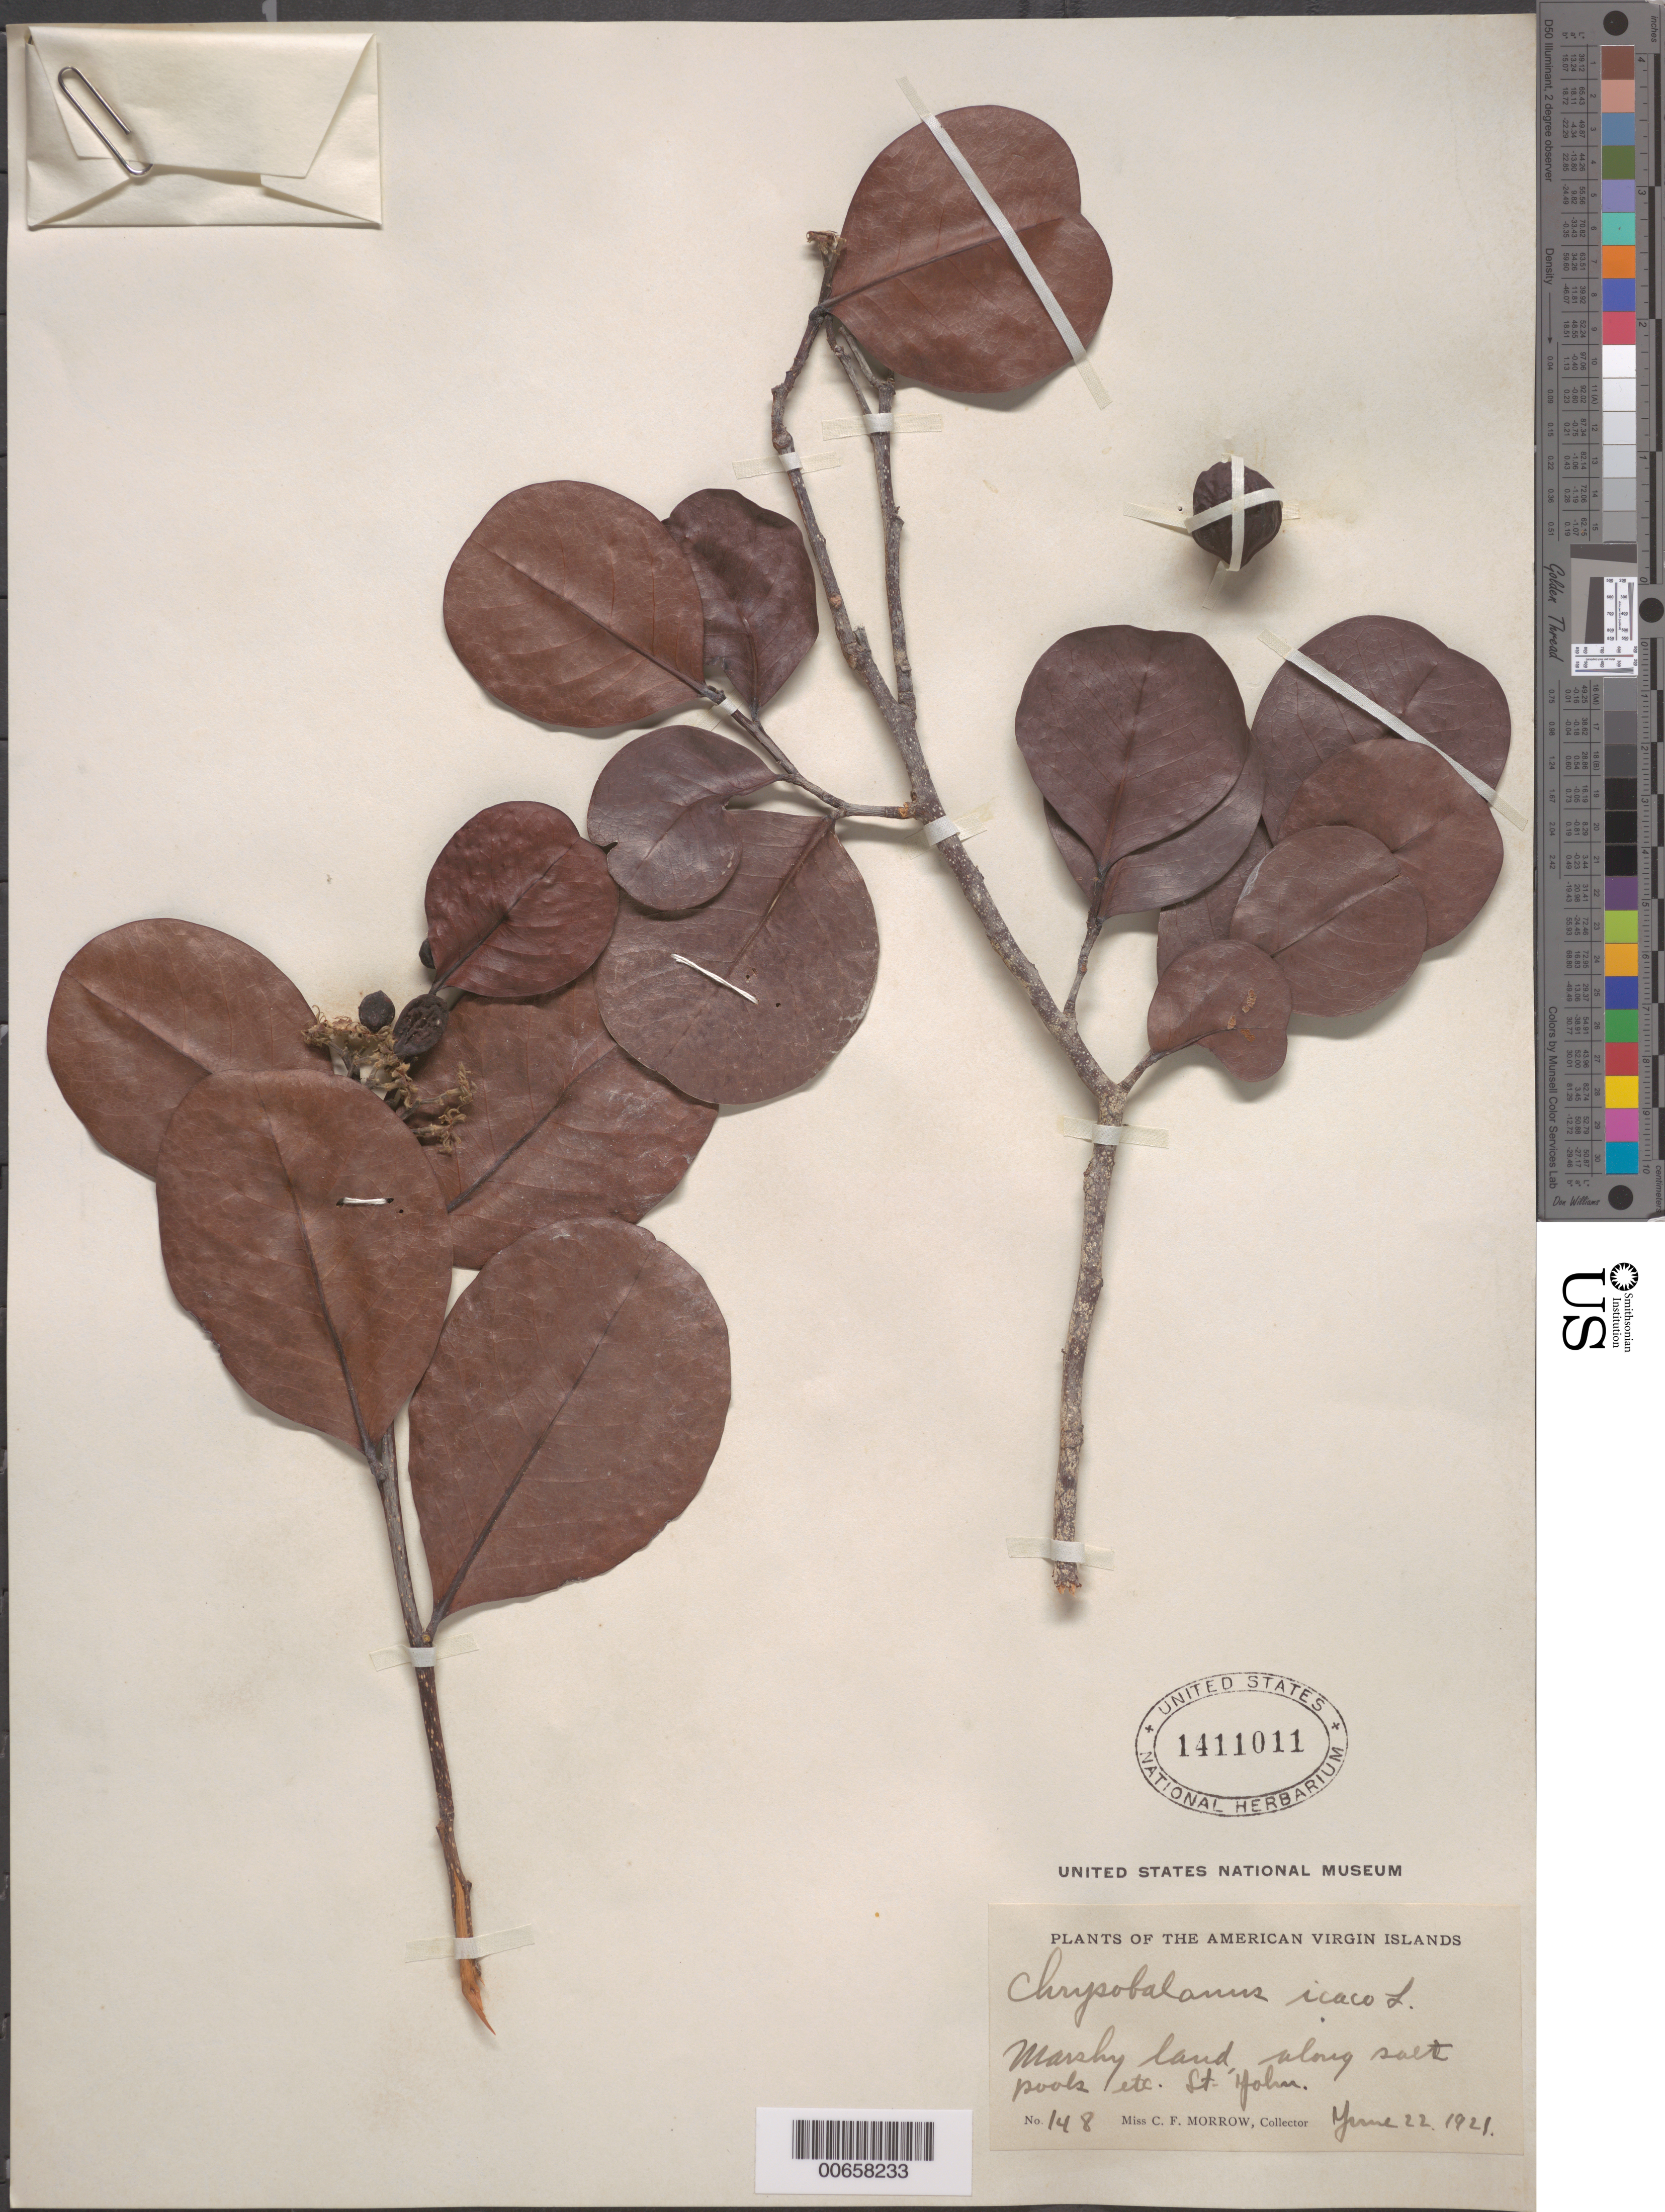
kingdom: Plantae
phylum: Tracheophyta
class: Magnoliopsida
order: Malpighiales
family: Chrysobalanaceae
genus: Chrysobalanus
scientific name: Chrysobalanus icaco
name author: L.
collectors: C. Morrow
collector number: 148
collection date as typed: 22 Jun 1921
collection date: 1921-06-22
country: U.S. Virgin Islands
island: St. John Island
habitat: Marshy land, along salt pools etc.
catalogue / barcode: US 1411011